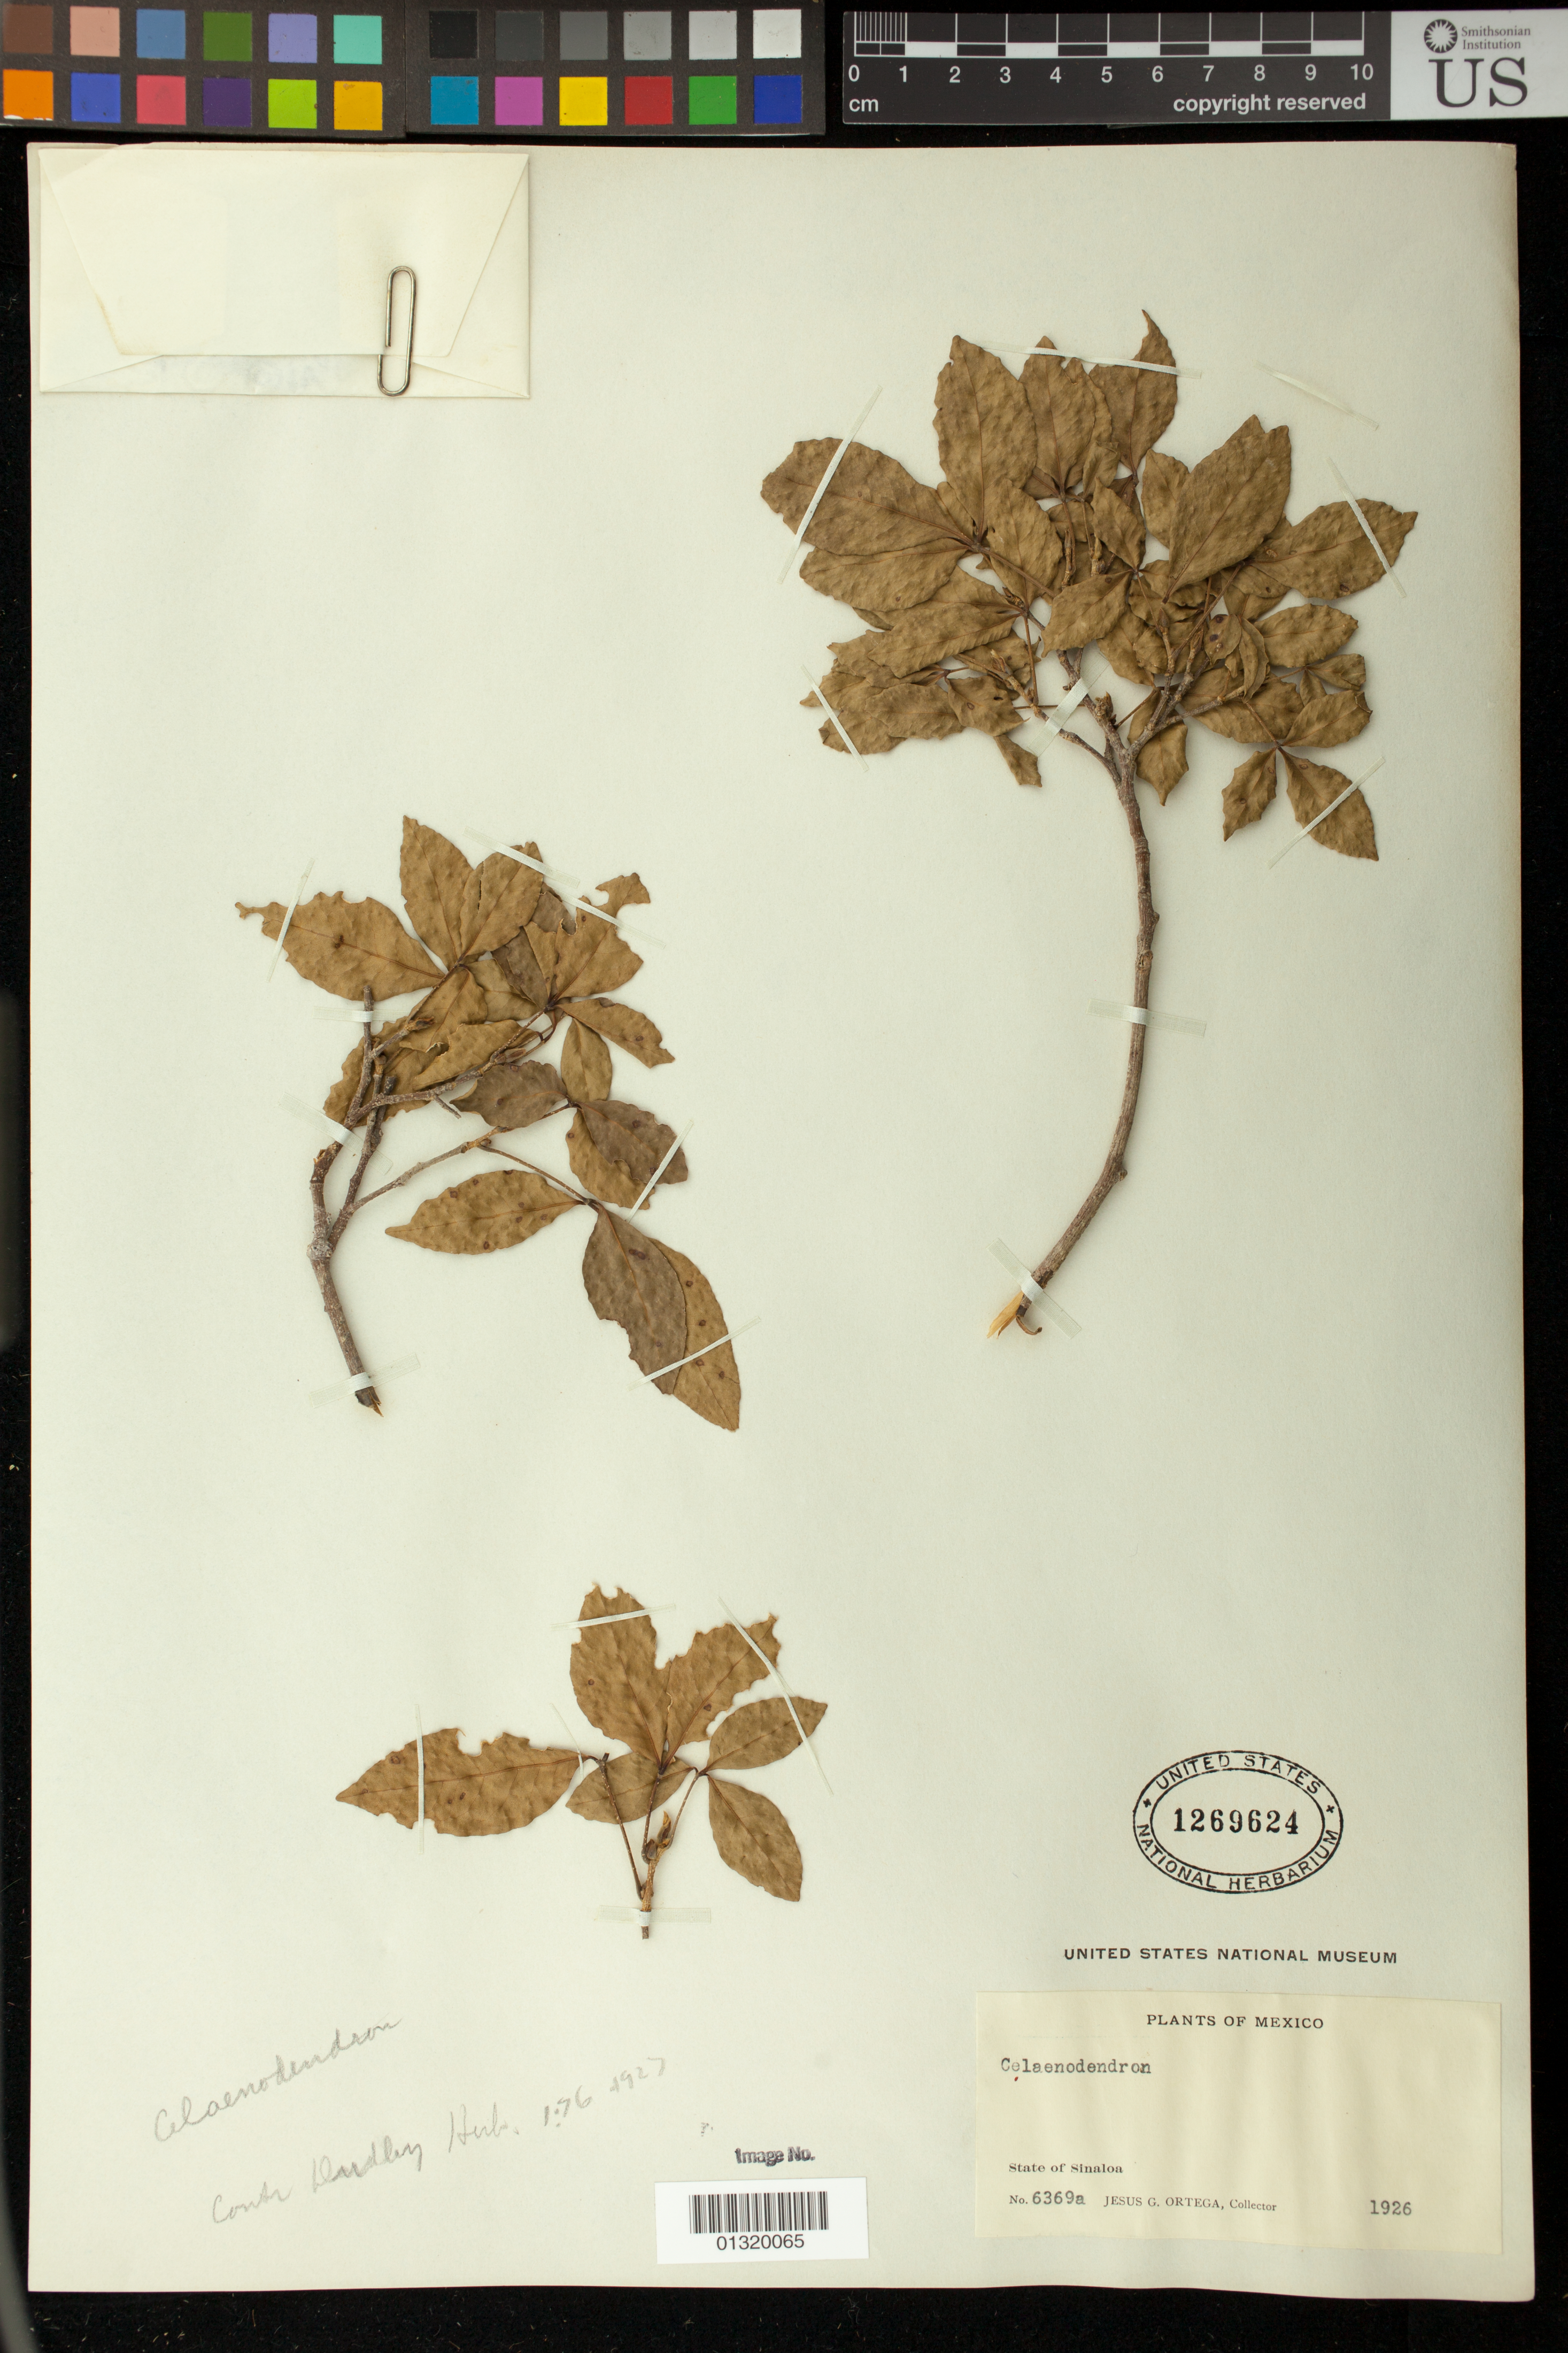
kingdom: Plantae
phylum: Tracheophyta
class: Magnoliopsida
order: Malpighiales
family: Picrodendraceae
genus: Celaenodendron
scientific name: Celaenodendron mexicanum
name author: Standl.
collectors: J. Ortega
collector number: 6369a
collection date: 1926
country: Mexico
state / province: Sinaloa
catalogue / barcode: US 1269624